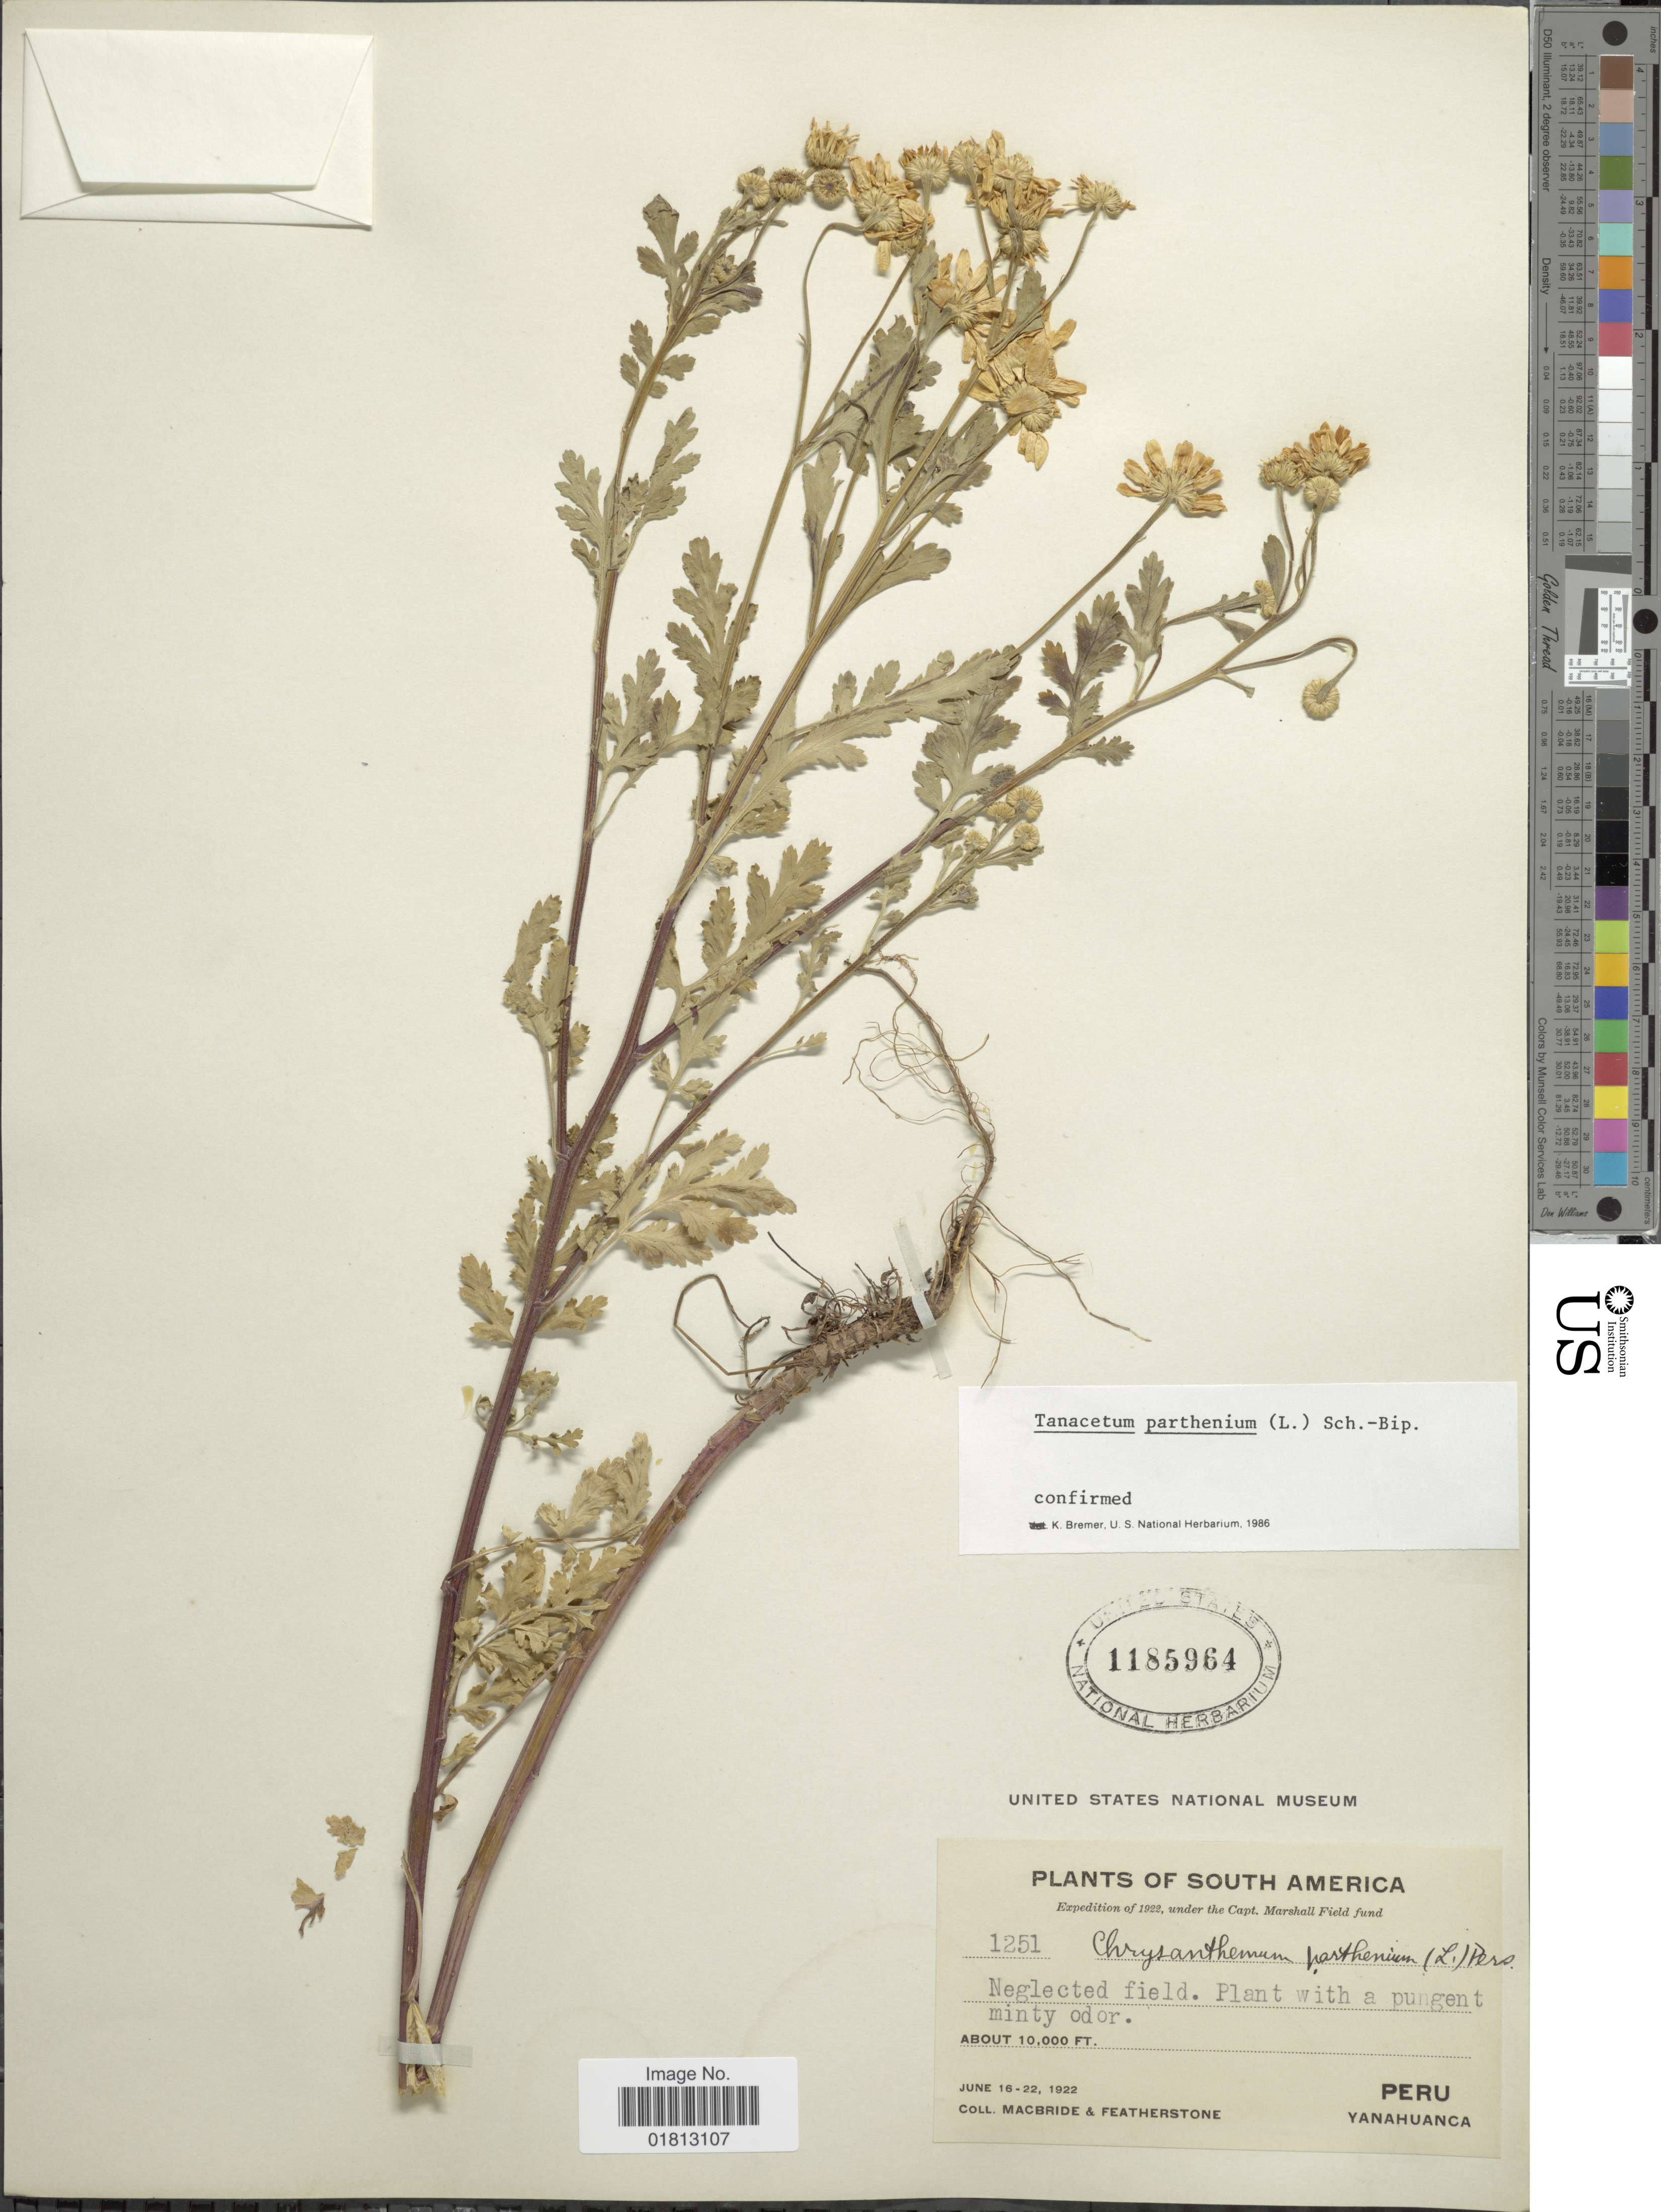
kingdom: Plantae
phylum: Tracheophyta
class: Magnoliopsida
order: Asterales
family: Asteraceae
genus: Tanacetum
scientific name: Tanacetum parthenium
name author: (L.) Sch. Bip.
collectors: Macbride, -- & -. Featherstone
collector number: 1251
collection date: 1922-06-16/1922-06-22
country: Peru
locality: Yanahuanca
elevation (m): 3048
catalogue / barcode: US 1185964